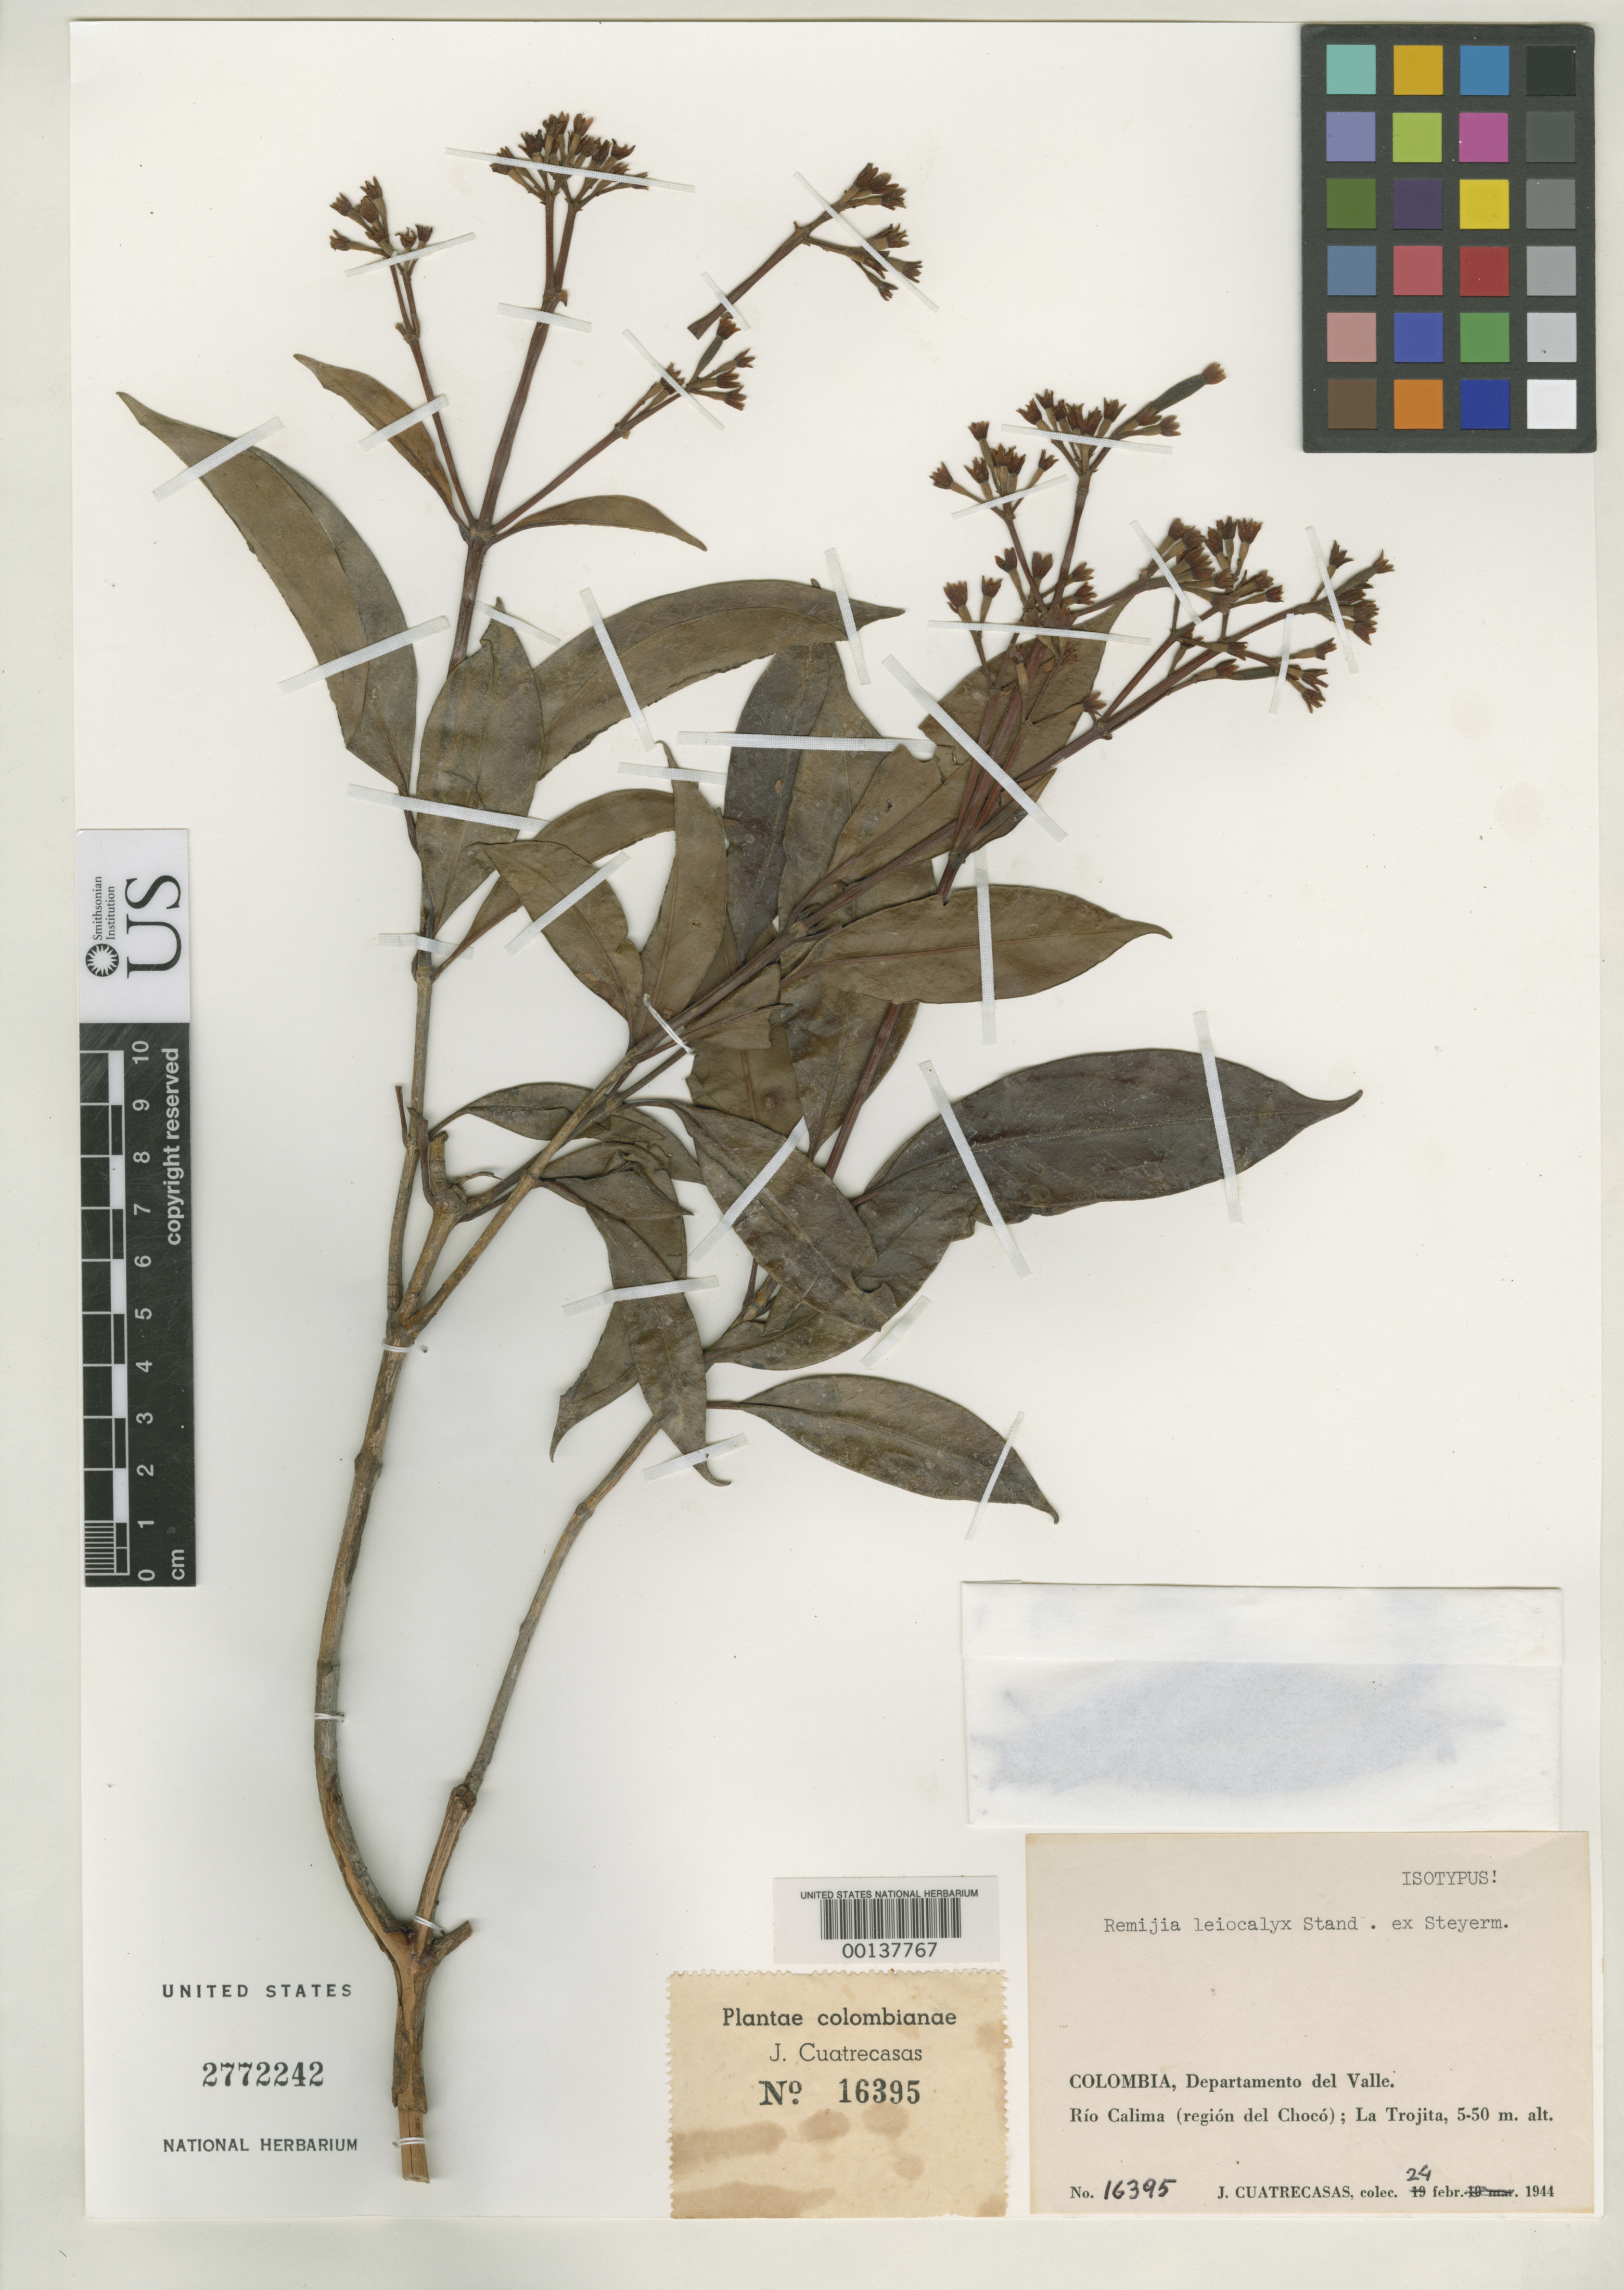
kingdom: Plantae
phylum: Tracheophyta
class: Magnoliopsida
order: Gentianales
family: Rubiaceae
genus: Remijia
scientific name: Remijia leiocalyx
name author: Standl. ex Steyerm.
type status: Isotype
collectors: J. Cuatrecasas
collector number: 16395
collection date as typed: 19 Feb 1944 to 10 Mar 1944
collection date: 1944-02-19/1944-03-10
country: Colombia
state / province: Valle del Cauca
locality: Rio Calima.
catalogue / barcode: US 2772242